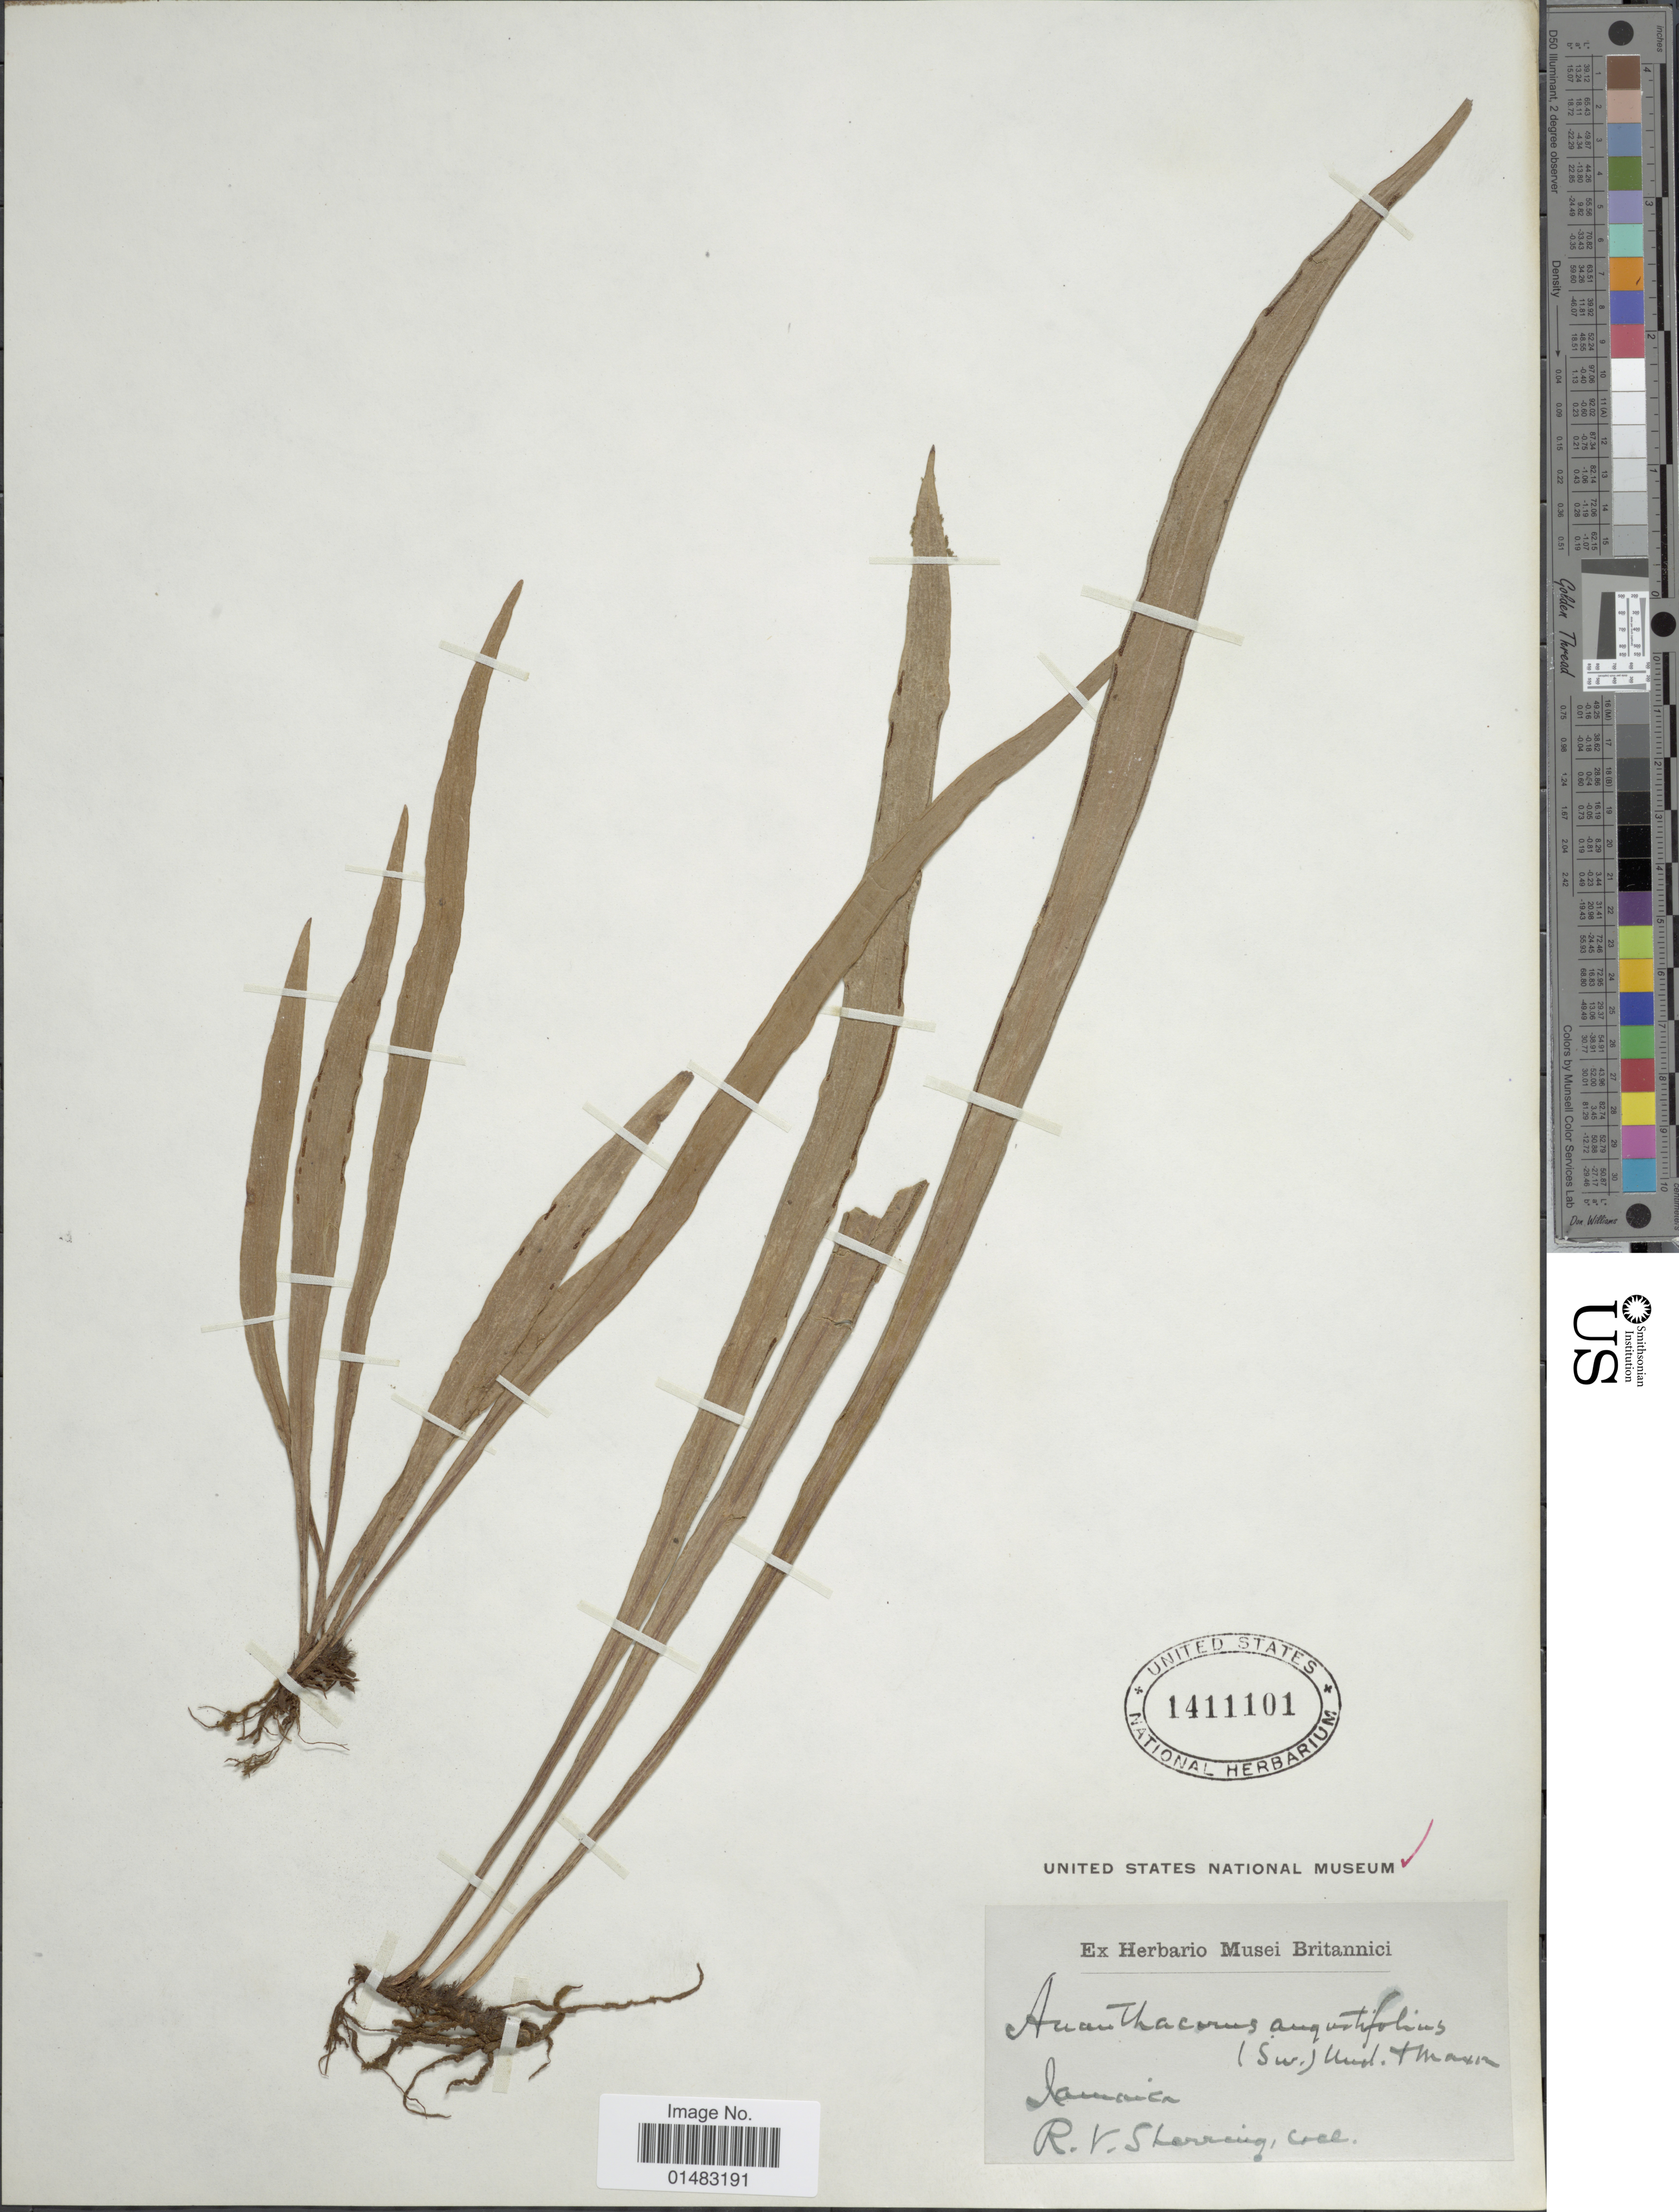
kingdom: Plantae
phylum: Tracheophyta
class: Polypodiopsida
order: Polypodiales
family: Pteridaceae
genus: Ananthacorus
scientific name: Ananthacorus angustifolius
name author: (Sw.) Underw. & Maxon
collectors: R. Sherring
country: Jamaica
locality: Jamaica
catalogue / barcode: US 1411101